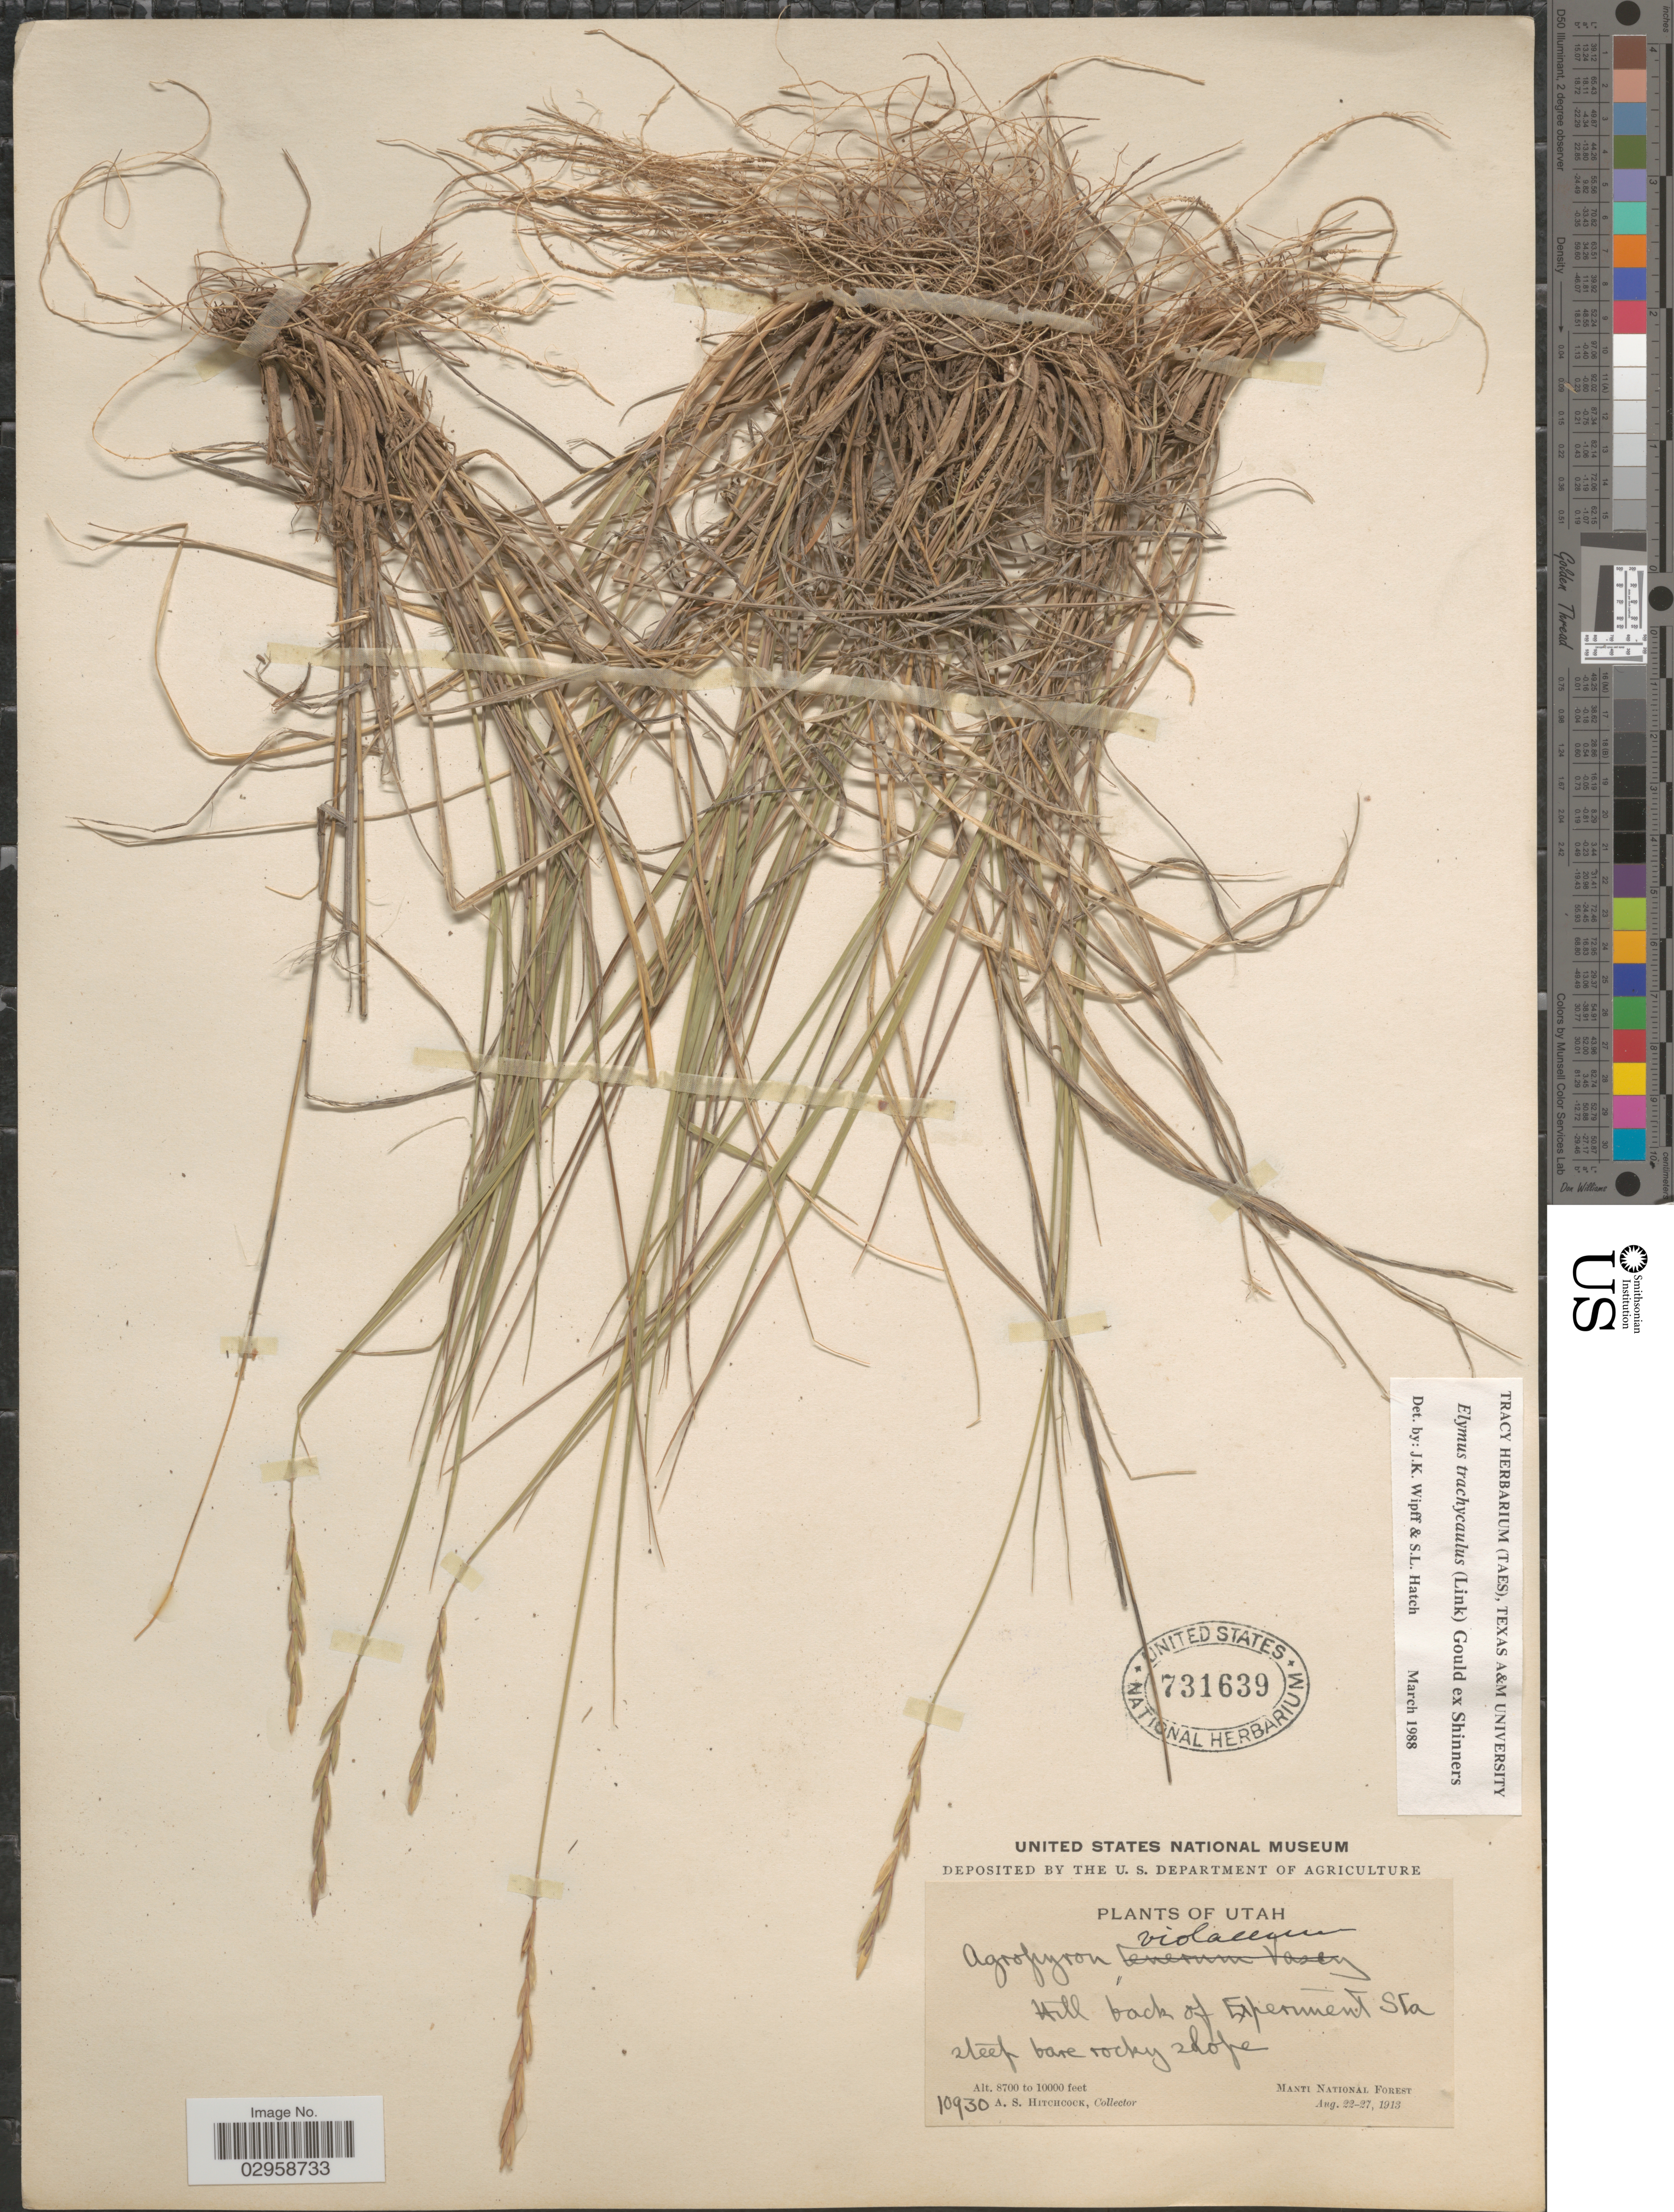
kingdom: Plantae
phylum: Tracheophyta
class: Liliopsida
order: Poales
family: Poaceae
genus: Elymus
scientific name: Elymus trachycaulus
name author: (Link) Gould ex Shinners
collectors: A. S. Hitchcock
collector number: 10930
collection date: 1913-08-22/1913-08-27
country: United States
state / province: Utah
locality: Hill back of Experiment Sta. Manti National Forest.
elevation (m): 2652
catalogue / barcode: US 731639